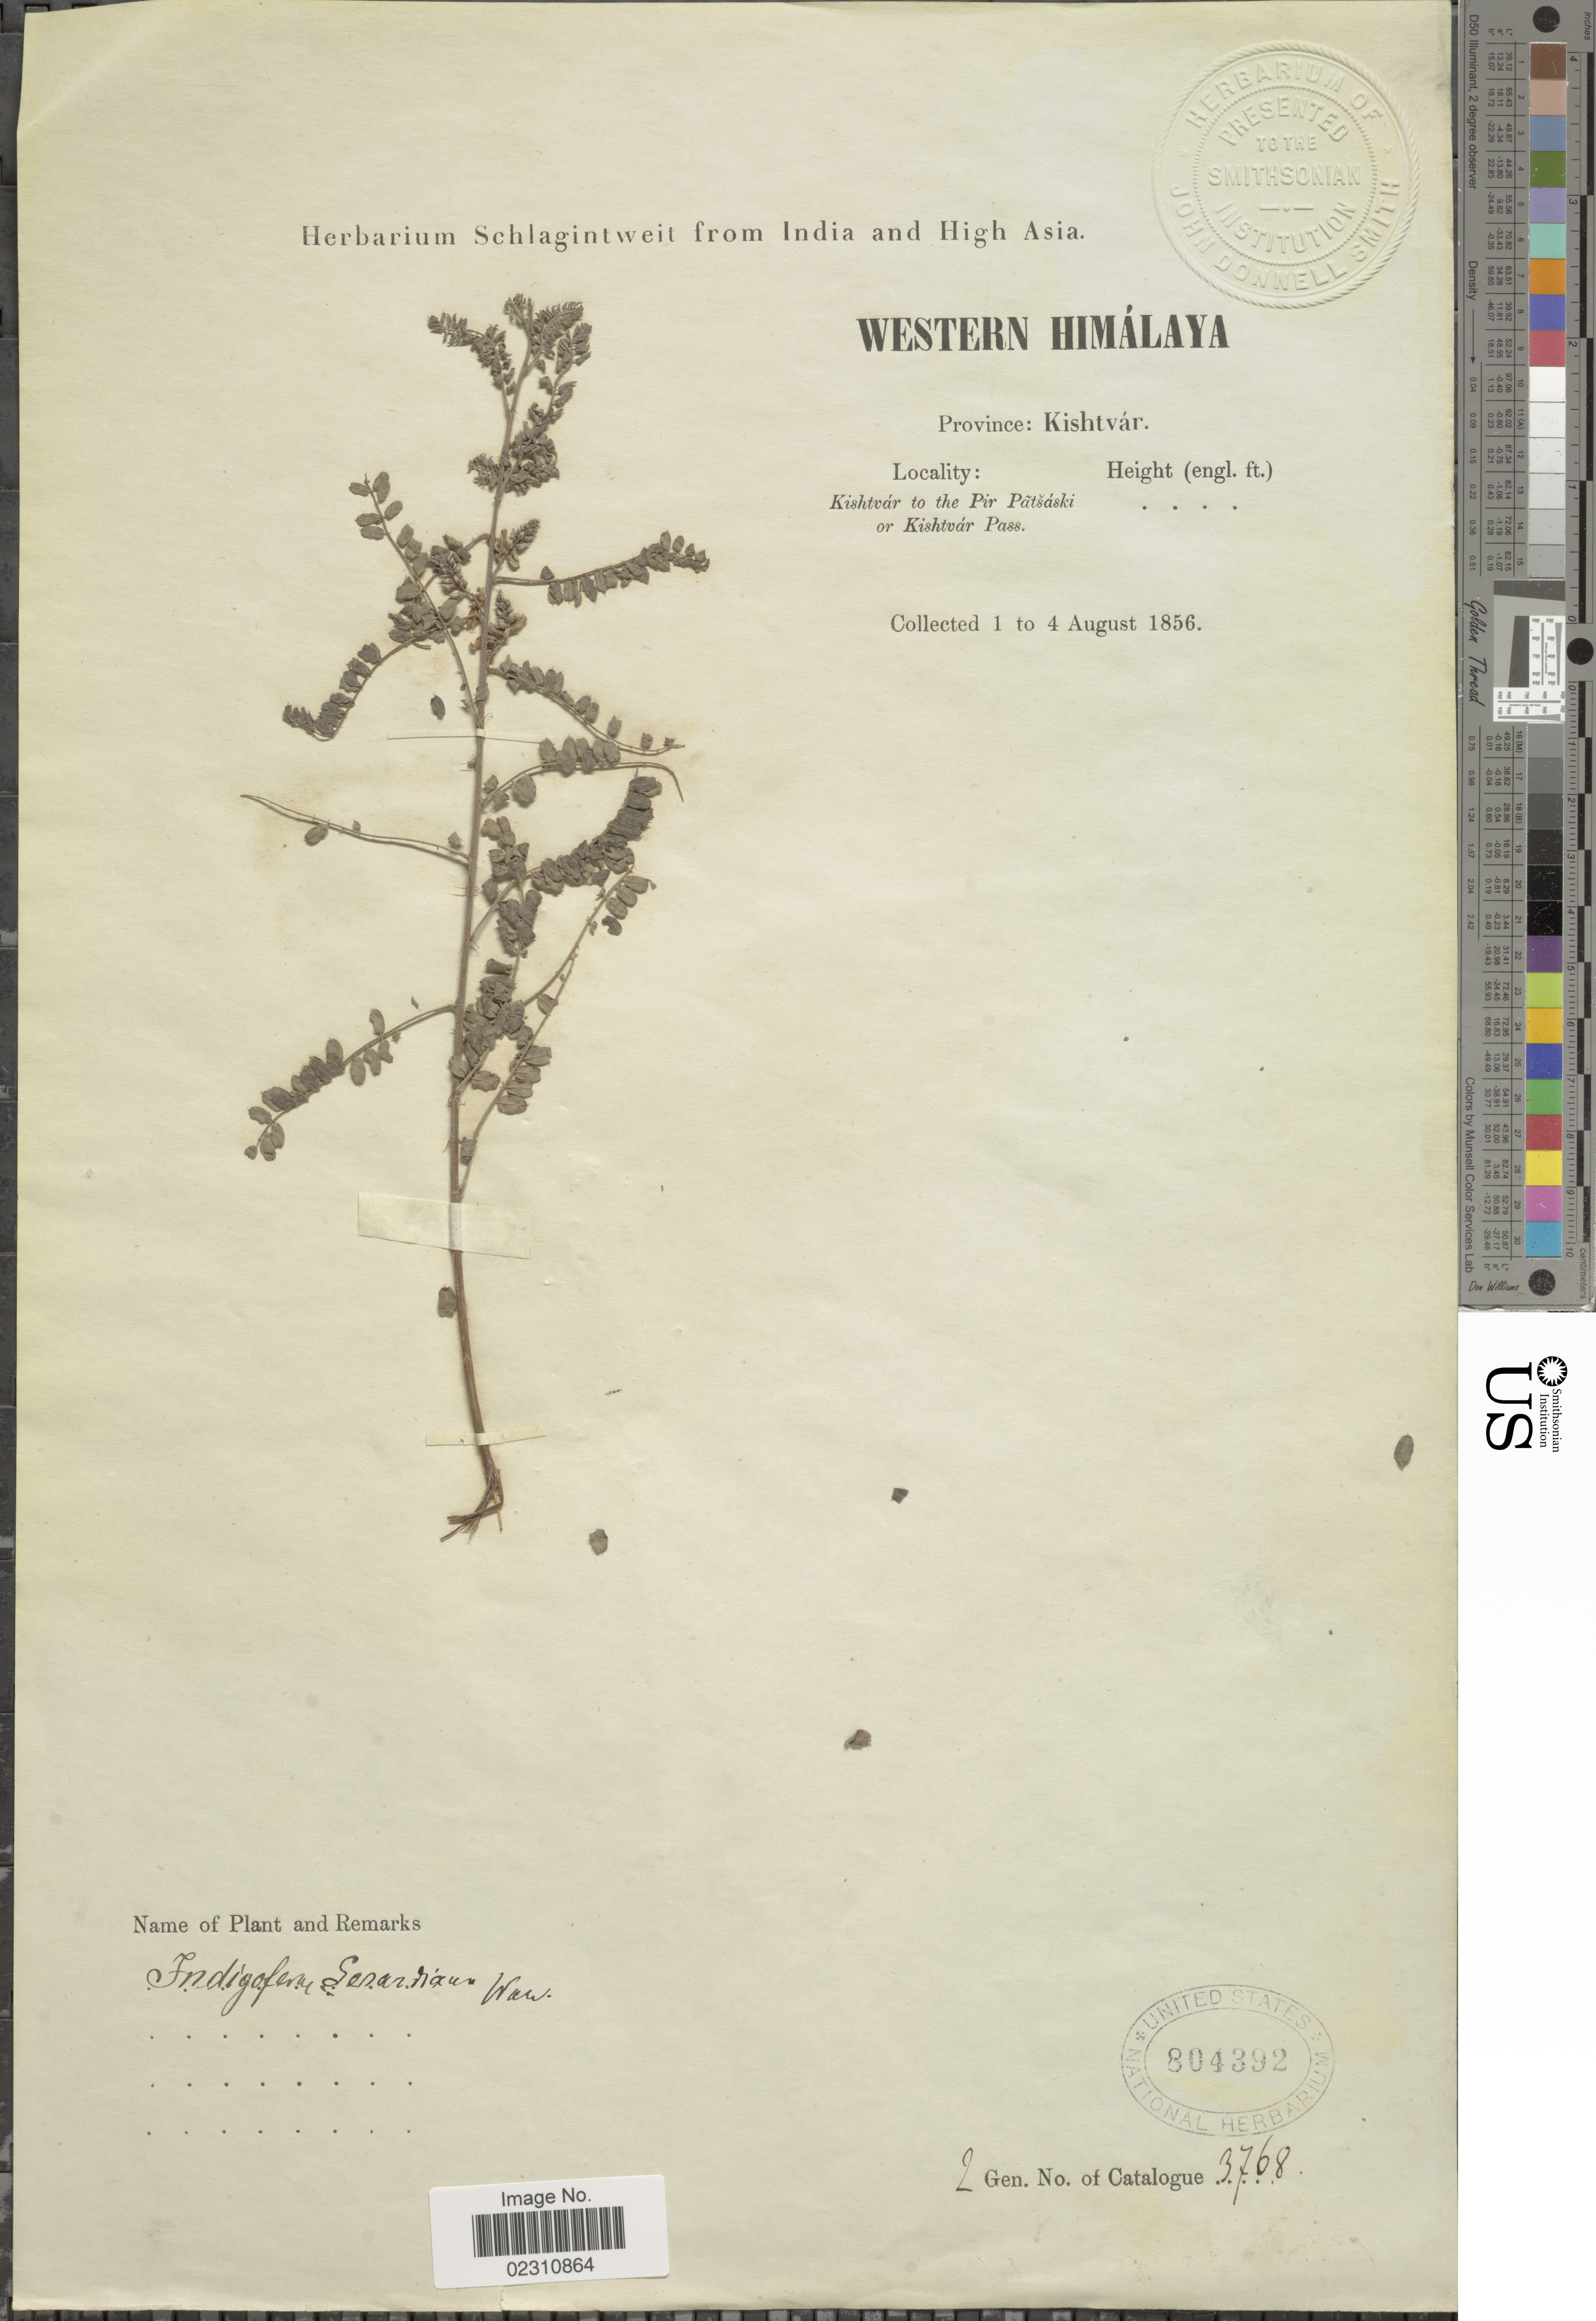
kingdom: Plantae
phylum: Tracheophyta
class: Magnoliopsida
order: Fabales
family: Fabaceae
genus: Indigofera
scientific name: Indigofera gerardiana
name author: Wall.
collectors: ex herb. Schlagintweit from India and High Asia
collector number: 3768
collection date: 1856-08-01/1856-08-04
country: India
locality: Western Himalaya, Province: Kishtvar, Kishtvar to the Pir Patsaki or Kishtvar Pass.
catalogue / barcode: US 804392